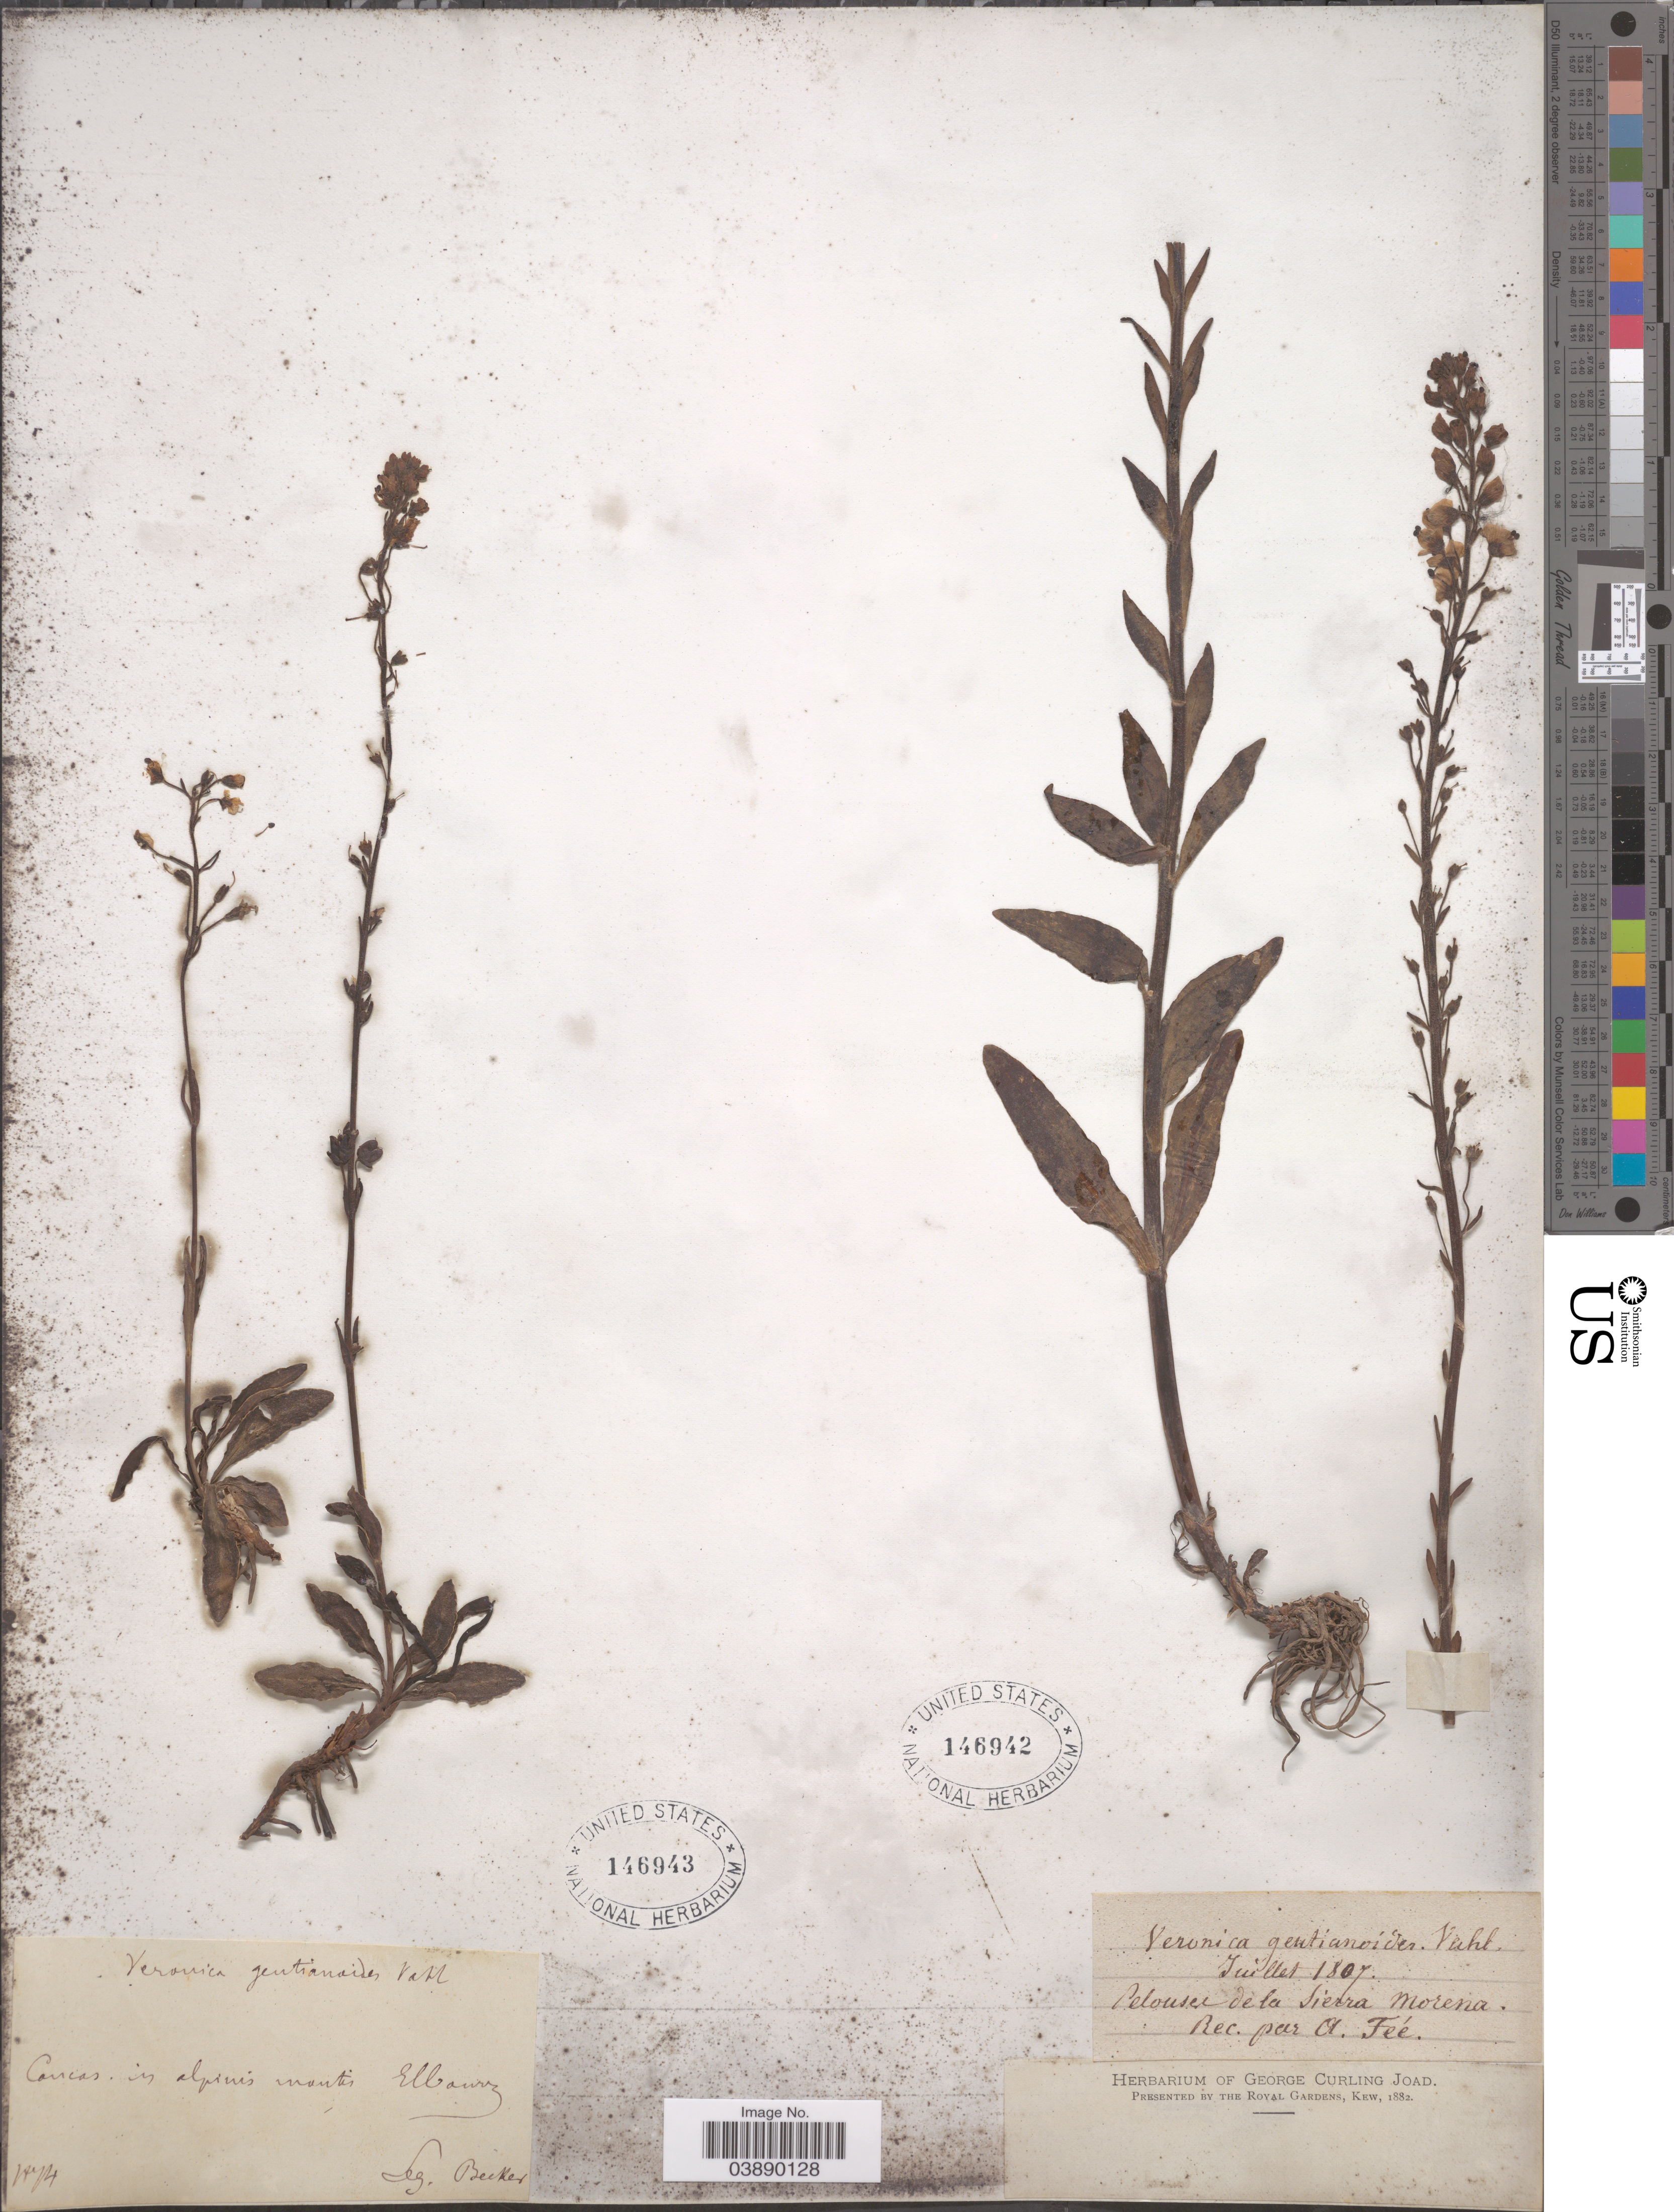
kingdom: Plantae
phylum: Tracheophyta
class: Magnoliopsida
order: Lamiales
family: Plantaginaceae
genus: Veronica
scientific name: Veronica gentianoides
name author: Vahl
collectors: -. Becker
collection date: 1874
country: Russian Federation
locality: Caucas in alpinis montis Elbruz.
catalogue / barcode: US 146943-2